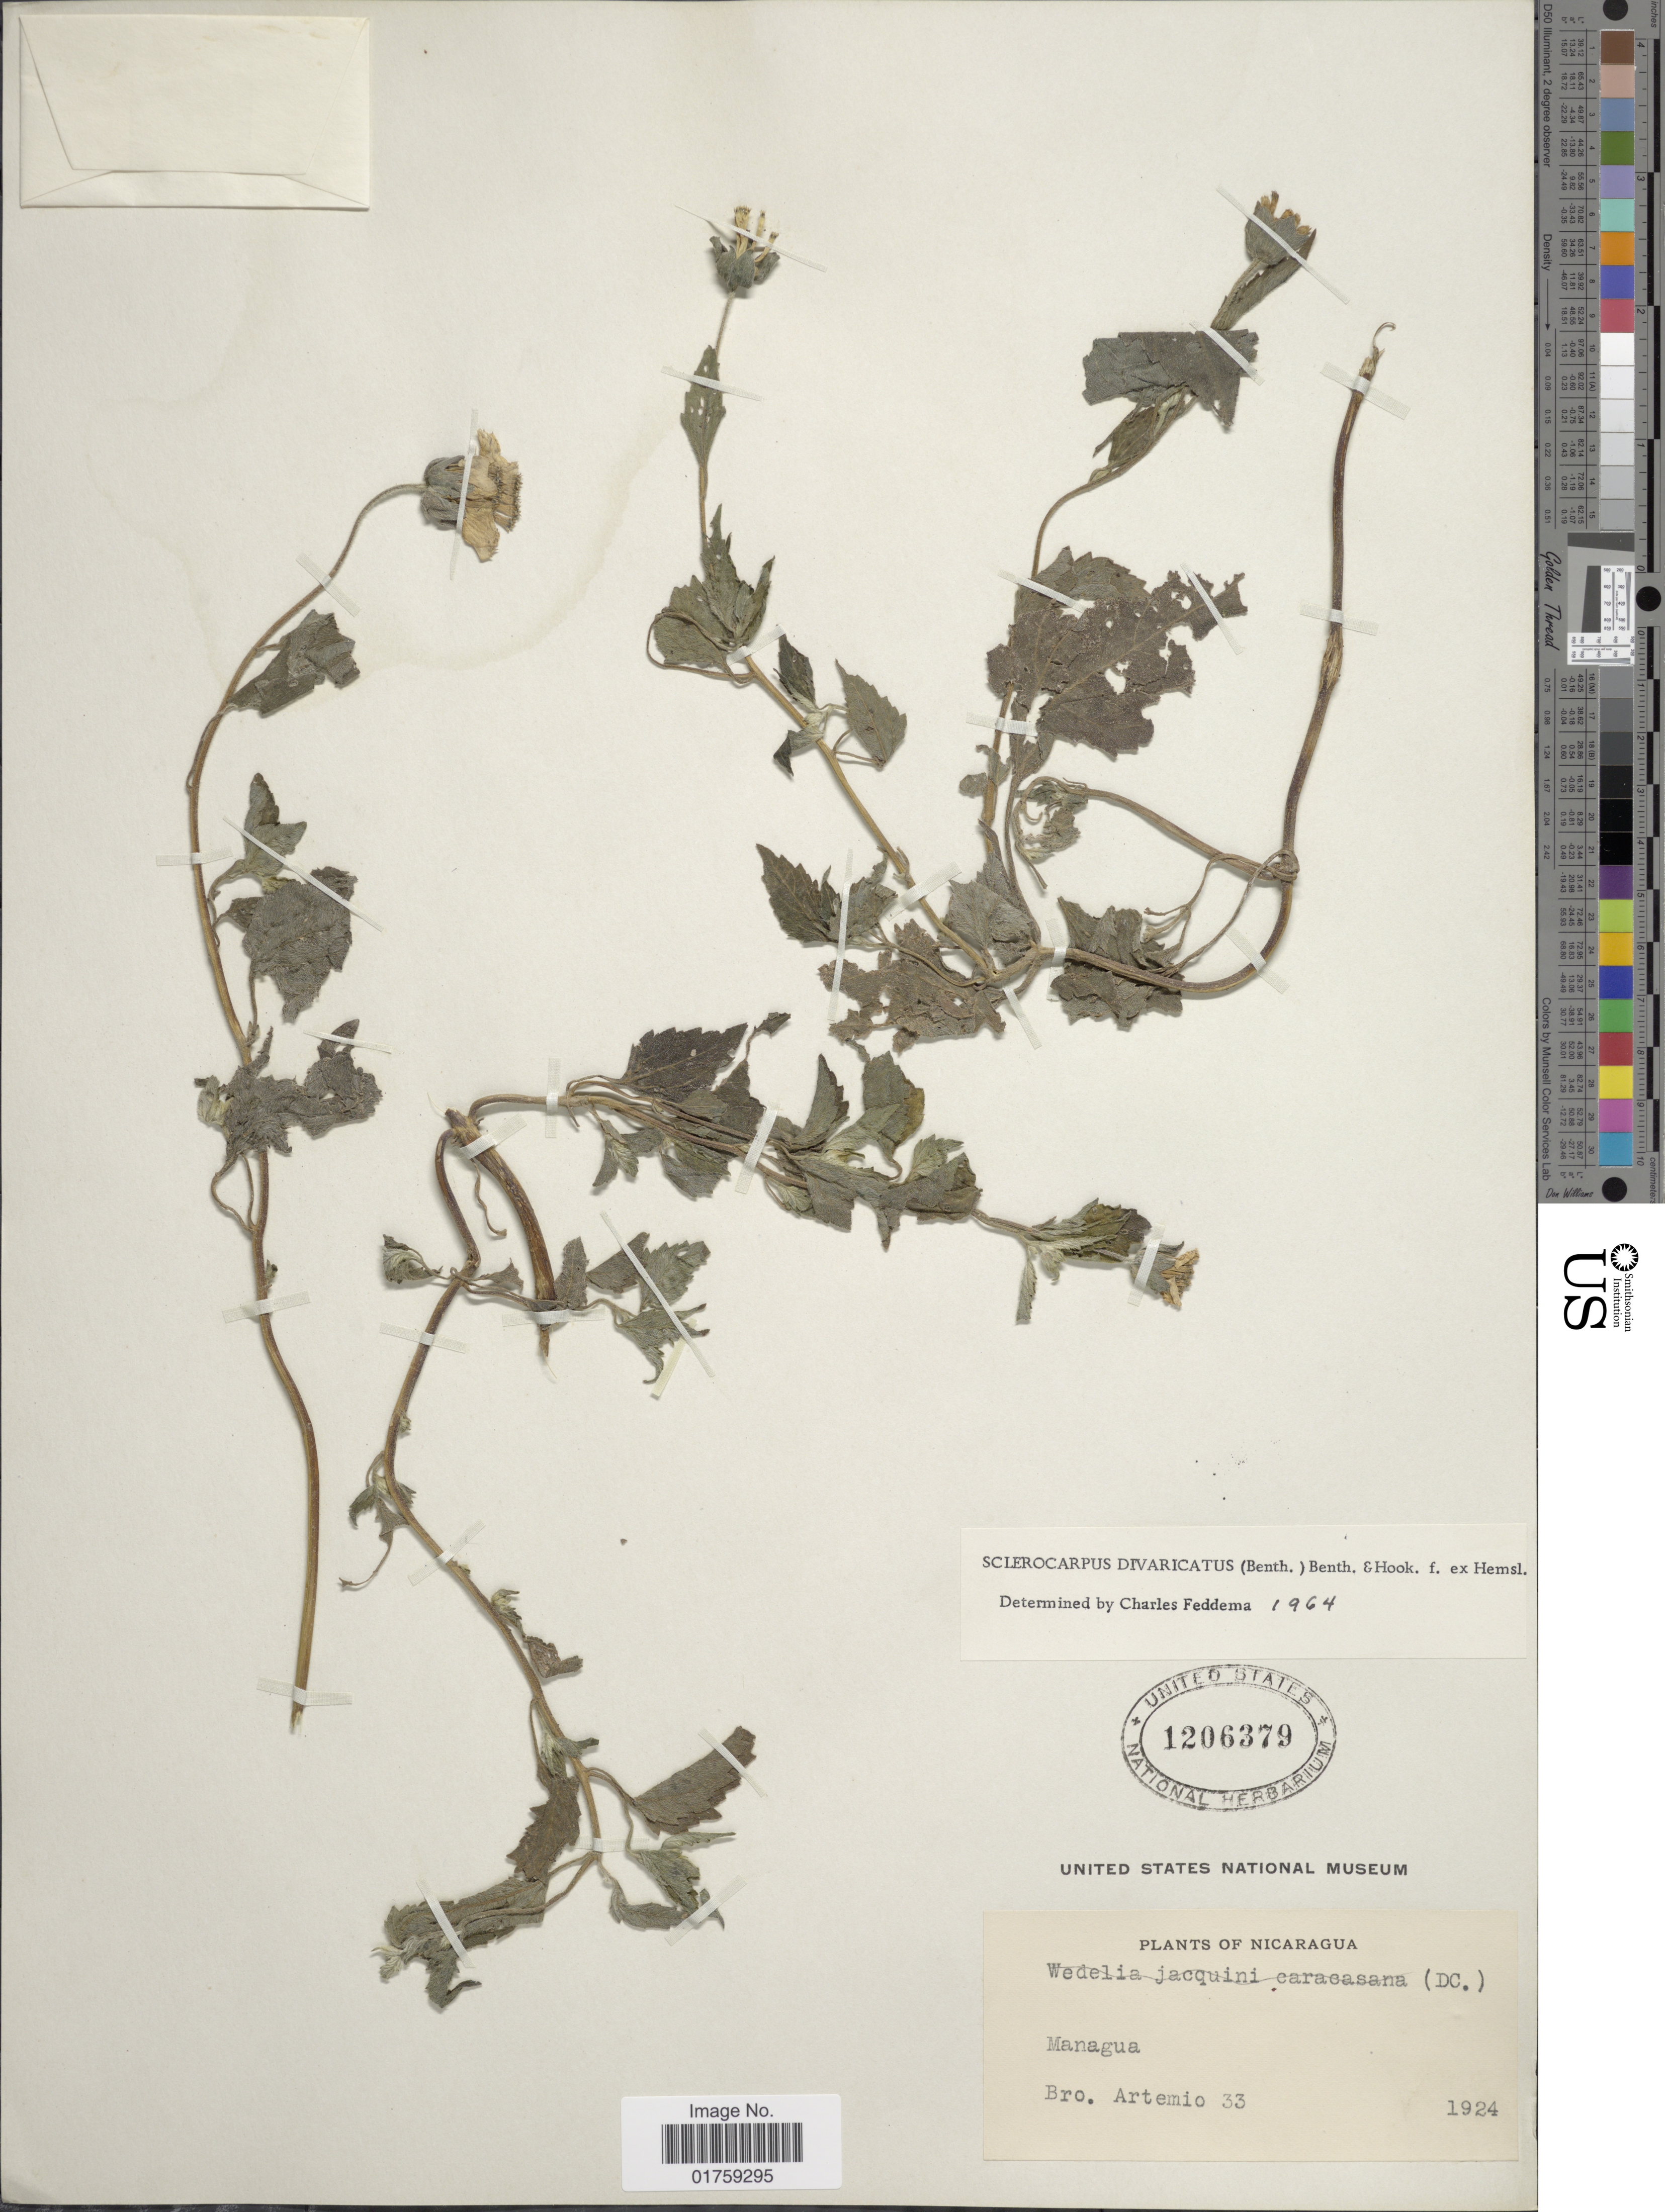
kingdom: Plantae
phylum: Tracheophyta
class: Magnoliopsida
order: Asterales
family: Asteraceae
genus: Sclerocarpus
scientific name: Sclerocarpus divaricatus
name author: (Benth.) Benth. & Hook. f. ex Hemsl.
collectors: B. Artemio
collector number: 33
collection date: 1924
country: Nicaragua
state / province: Managua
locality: Managua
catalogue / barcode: US 1206379